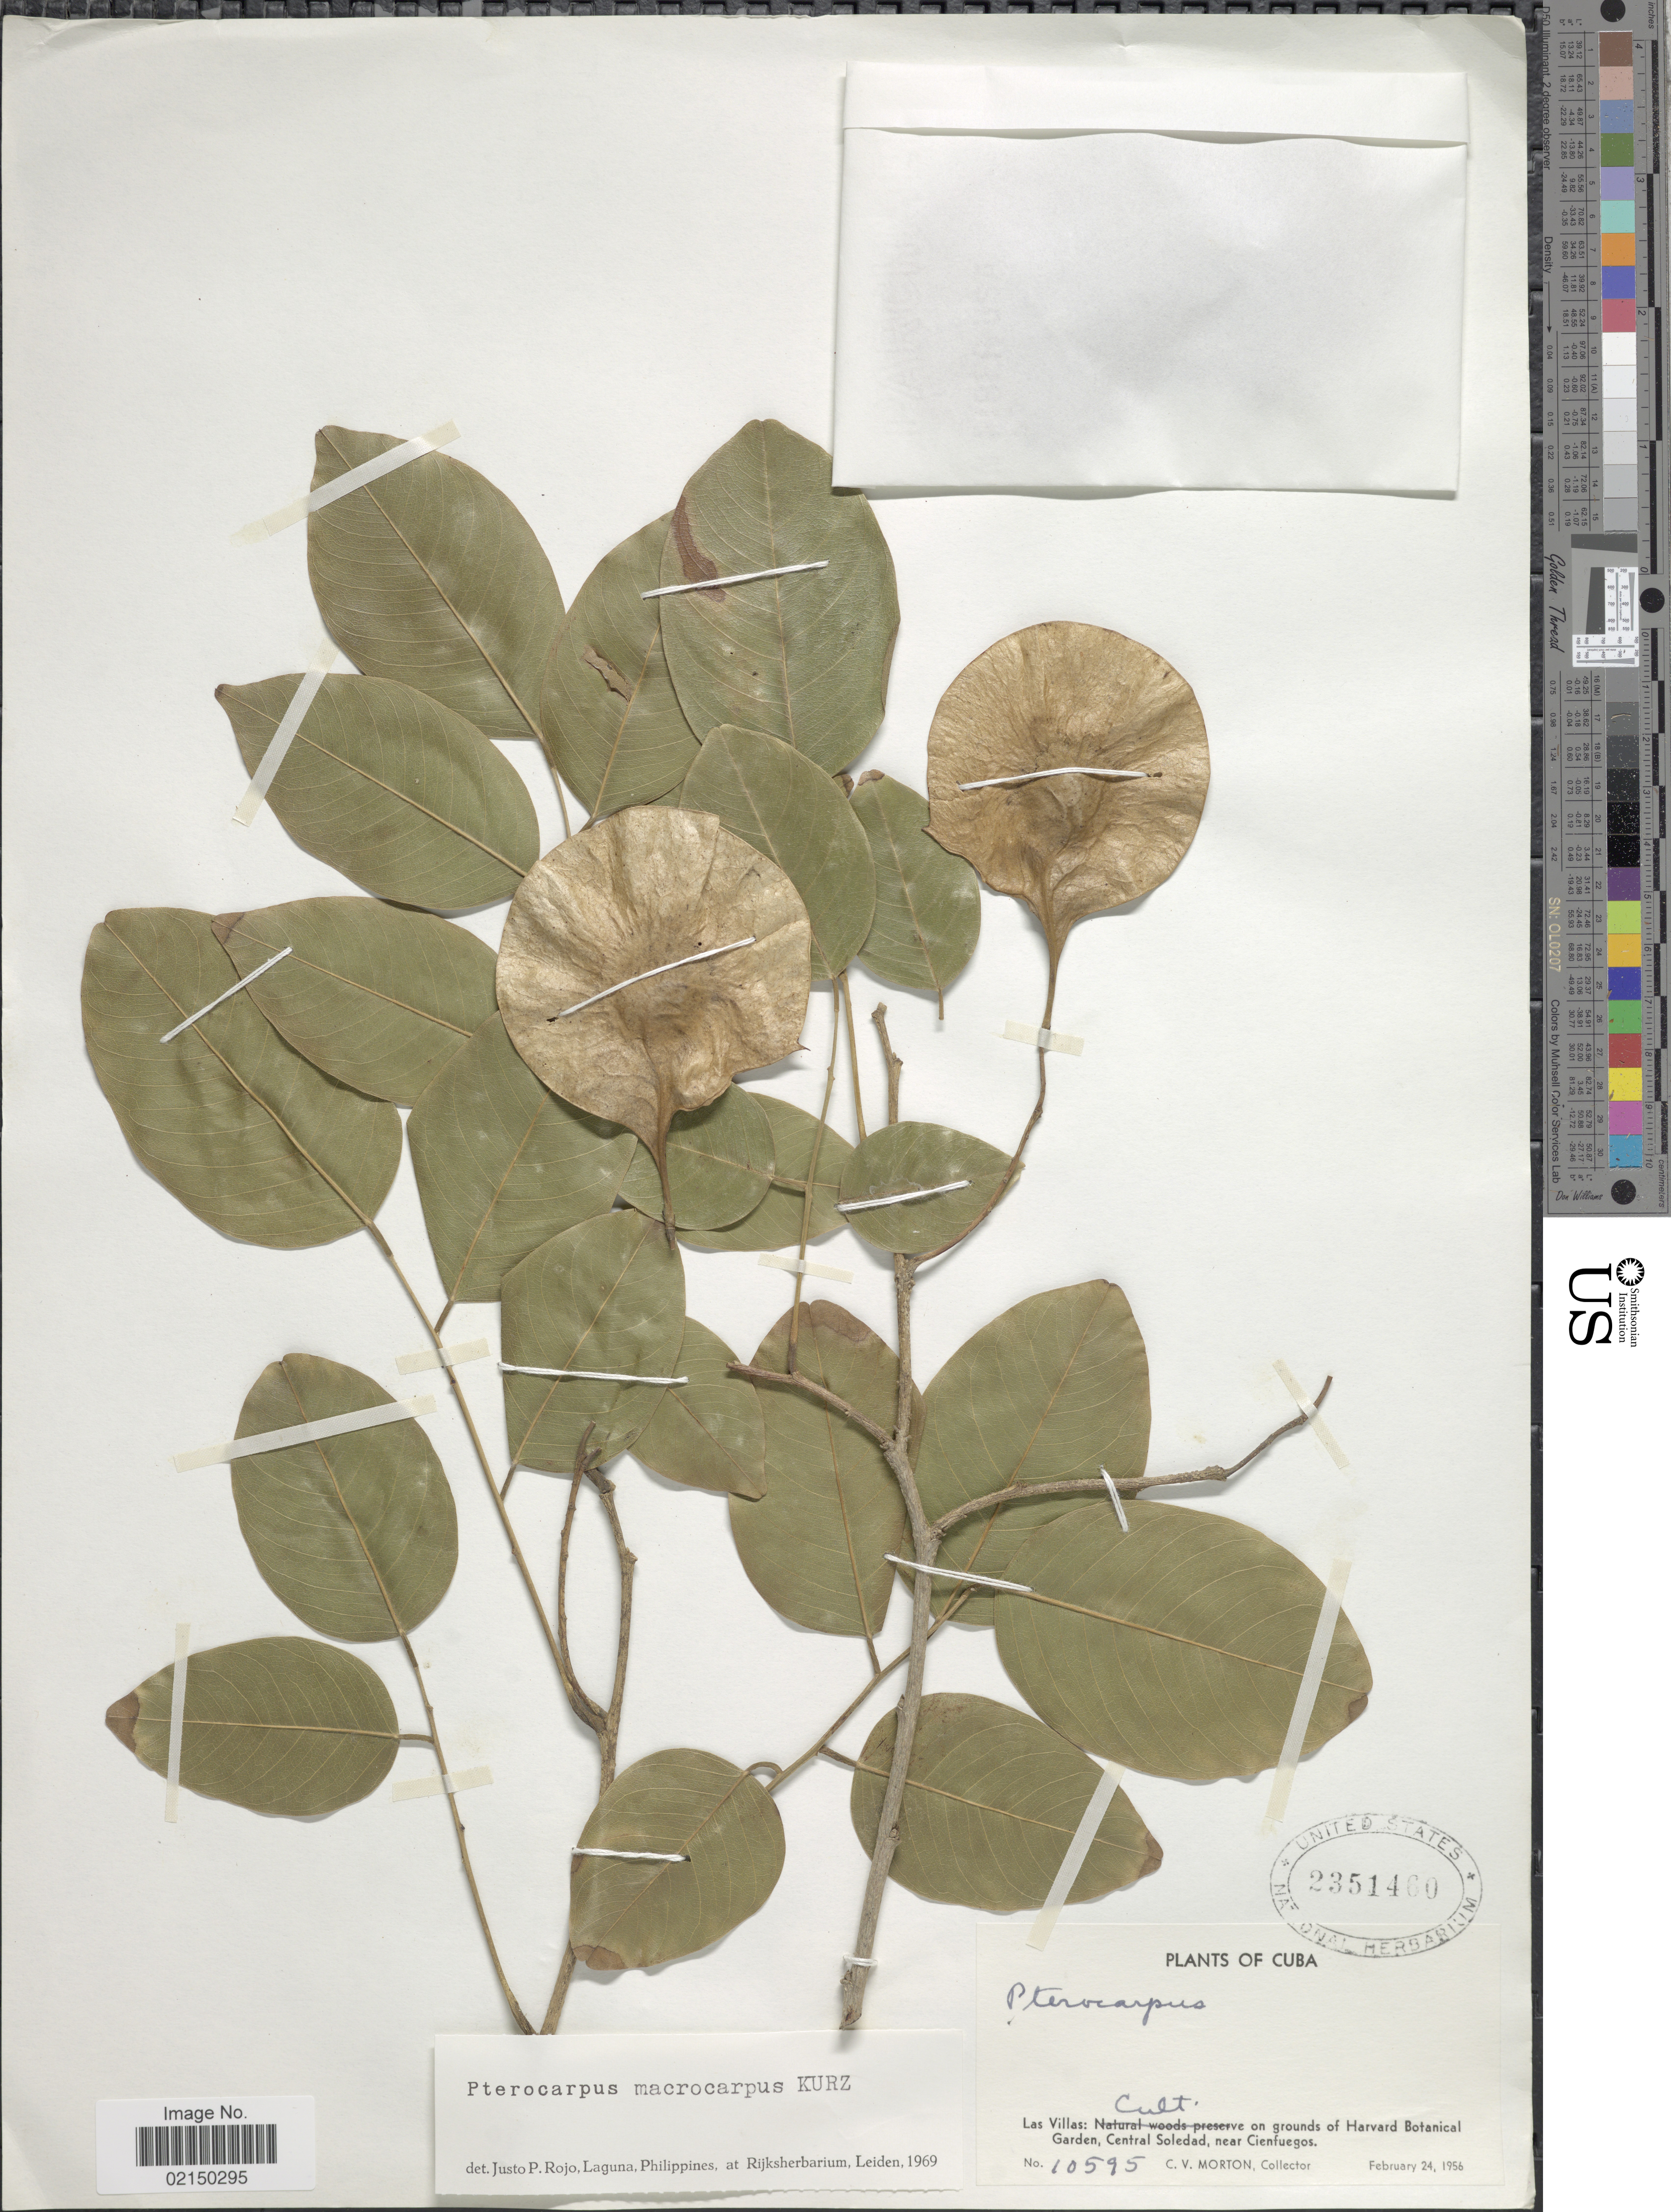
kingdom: Plantae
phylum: Tracheophyta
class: Magnoliopsida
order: Fabales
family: Fabaceae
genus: Pterocarpus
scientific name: Pterocarpus macrocarpus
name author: Kurz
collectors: C. V. Morton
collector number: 10595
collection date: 1956-02-24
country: Cuba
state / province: Las Villas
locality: Cult. on grounds of Harvard Botanical Garden, Central Soledad, near Cienfuegos.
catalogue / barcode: US 2351460